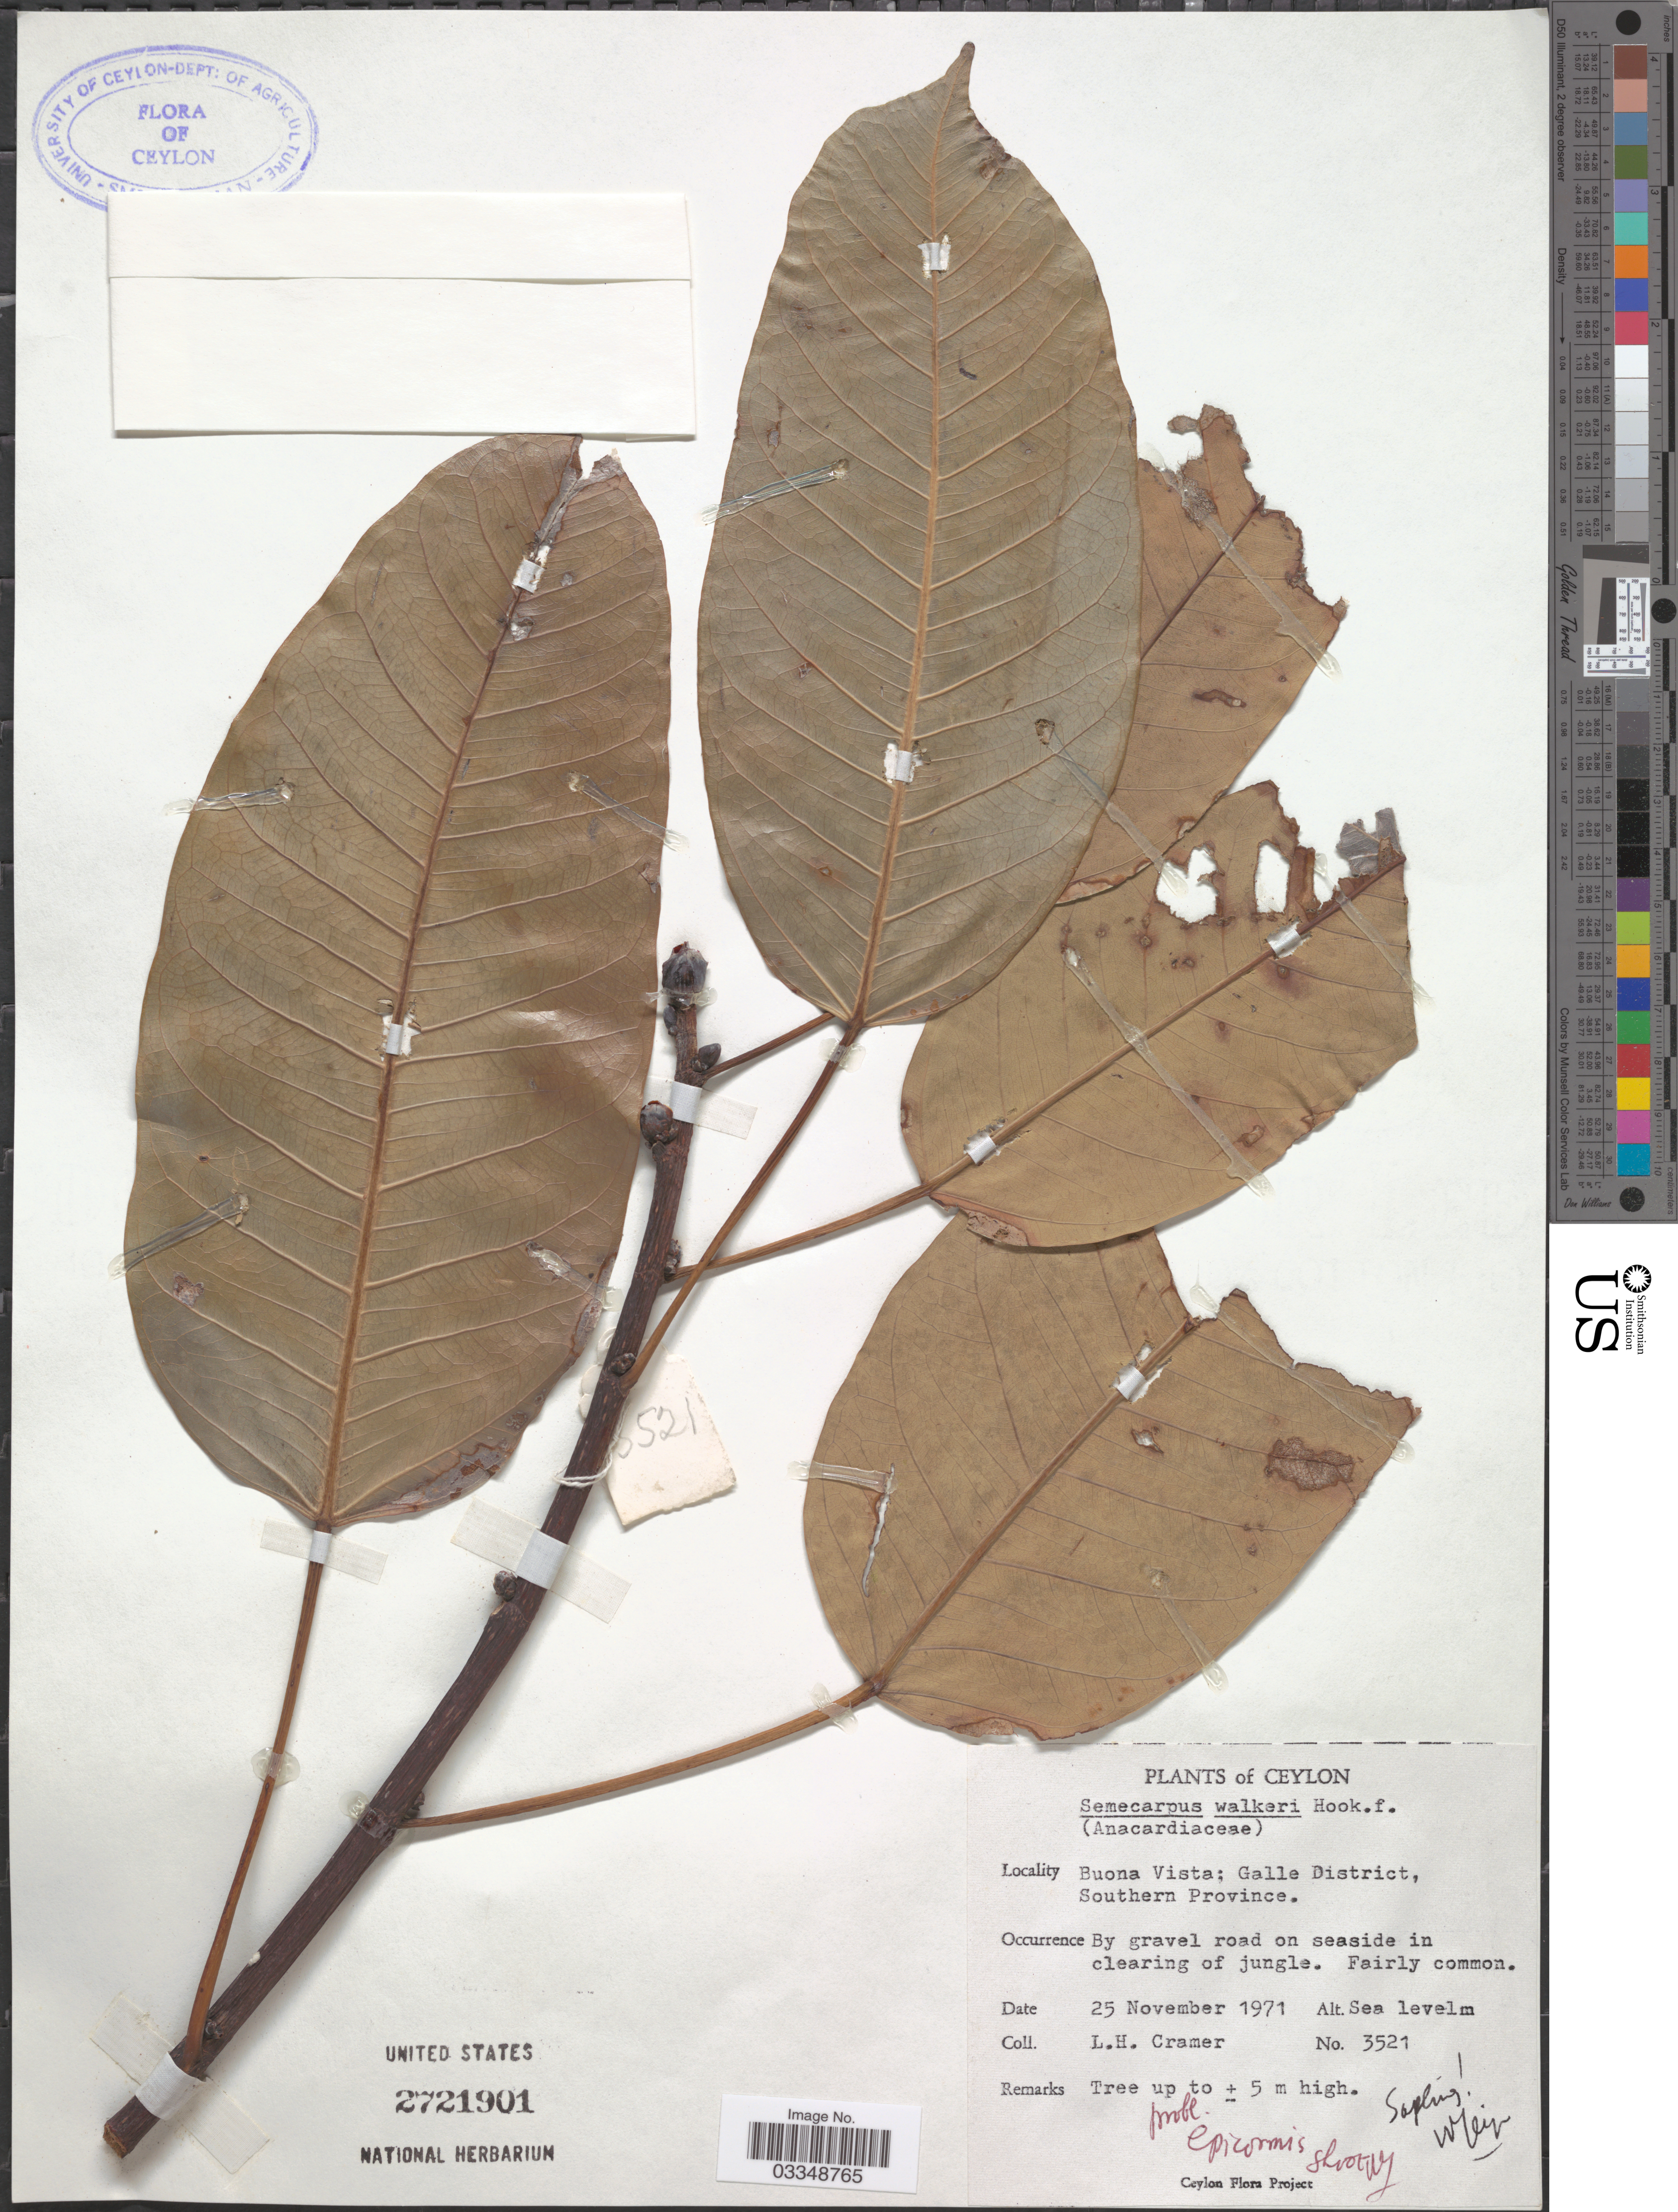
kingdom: Plantae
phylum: Tracheophyta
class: Magnoliopsida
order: Sapindales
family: Anacardiaceae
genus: Semecarpus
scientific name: Semecarpus walkeri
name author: Hook. f.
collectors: L. H. Cramer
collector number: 3521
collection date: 1971-11-25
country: Sri Lanka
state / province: Southern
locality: Ceylon. Buona Vista; Galle District.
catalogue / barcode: US 2721901